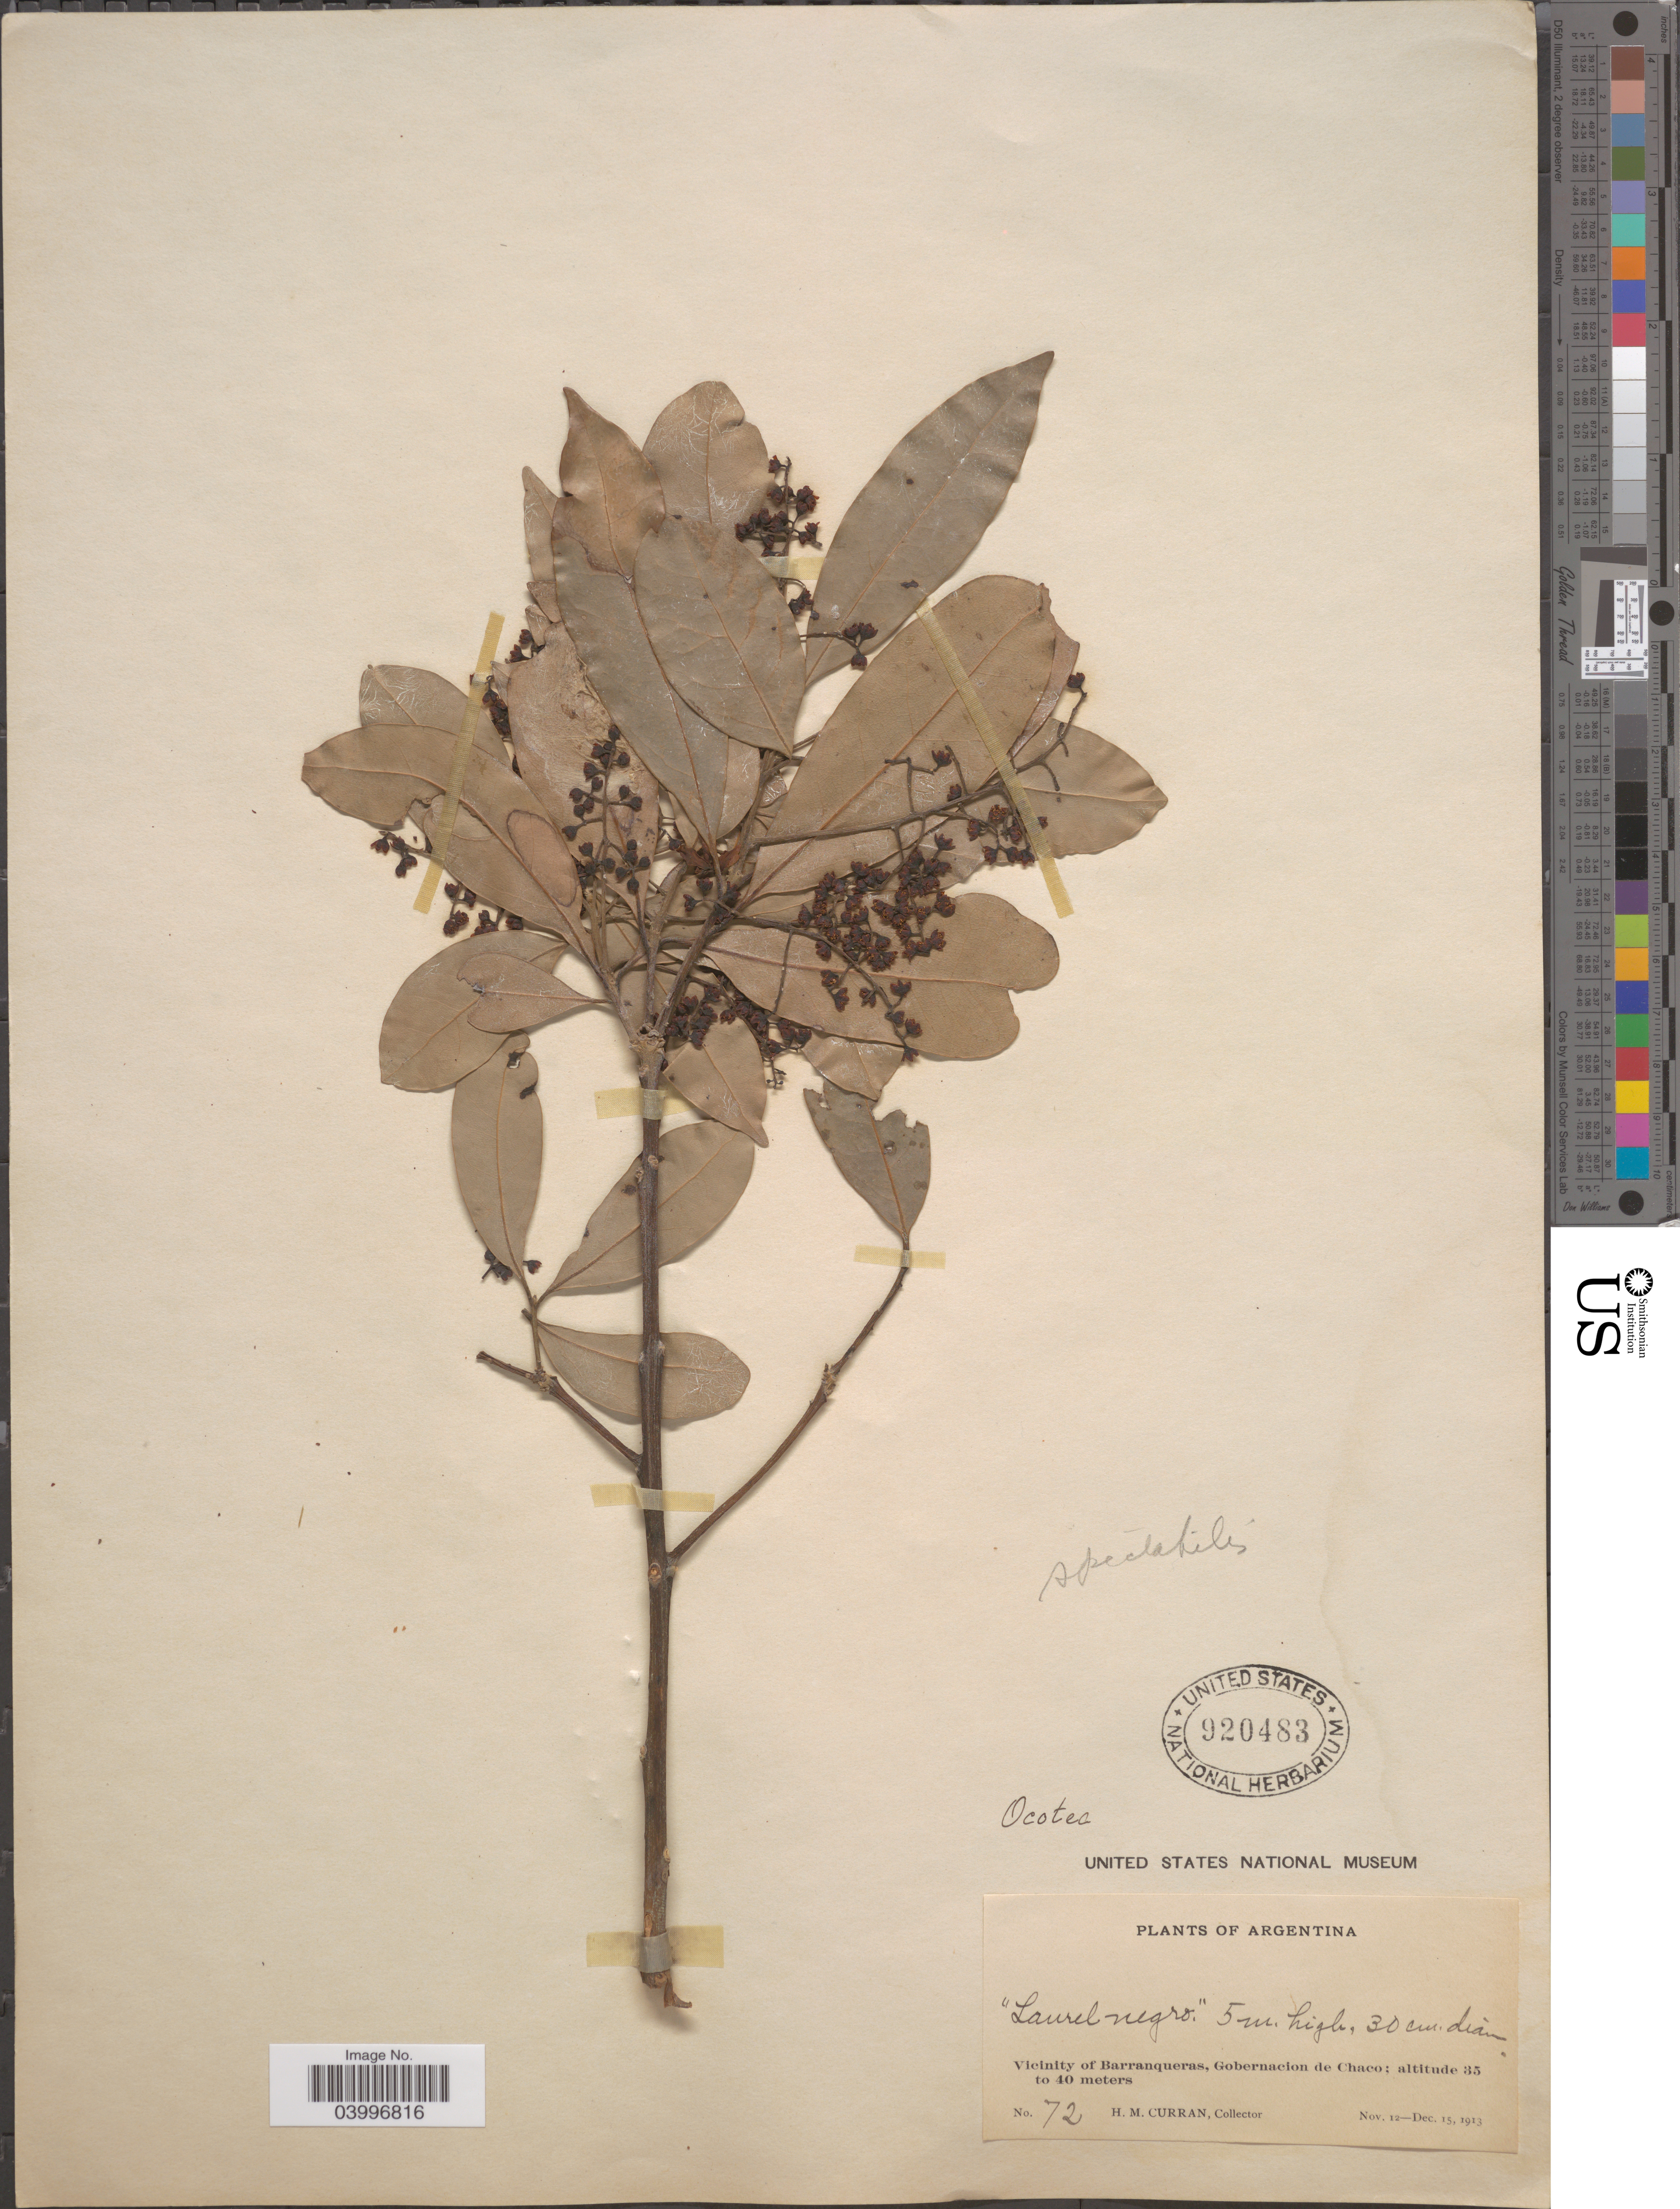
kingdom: Plantae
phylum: Tracheophyta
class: Magnoliopsida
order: Laurales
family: Lauraceae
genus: Ocotea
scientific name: Ocotea spectabilis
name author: (Meisn.) Mez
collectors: H. M. Curran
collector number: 72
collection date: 1913-11-12/1913-12-15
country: Argentina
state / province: Chaco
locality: Vicinity of Barranqueras, Gobernacion de Chaco.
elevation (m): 35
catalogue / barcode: US 920483